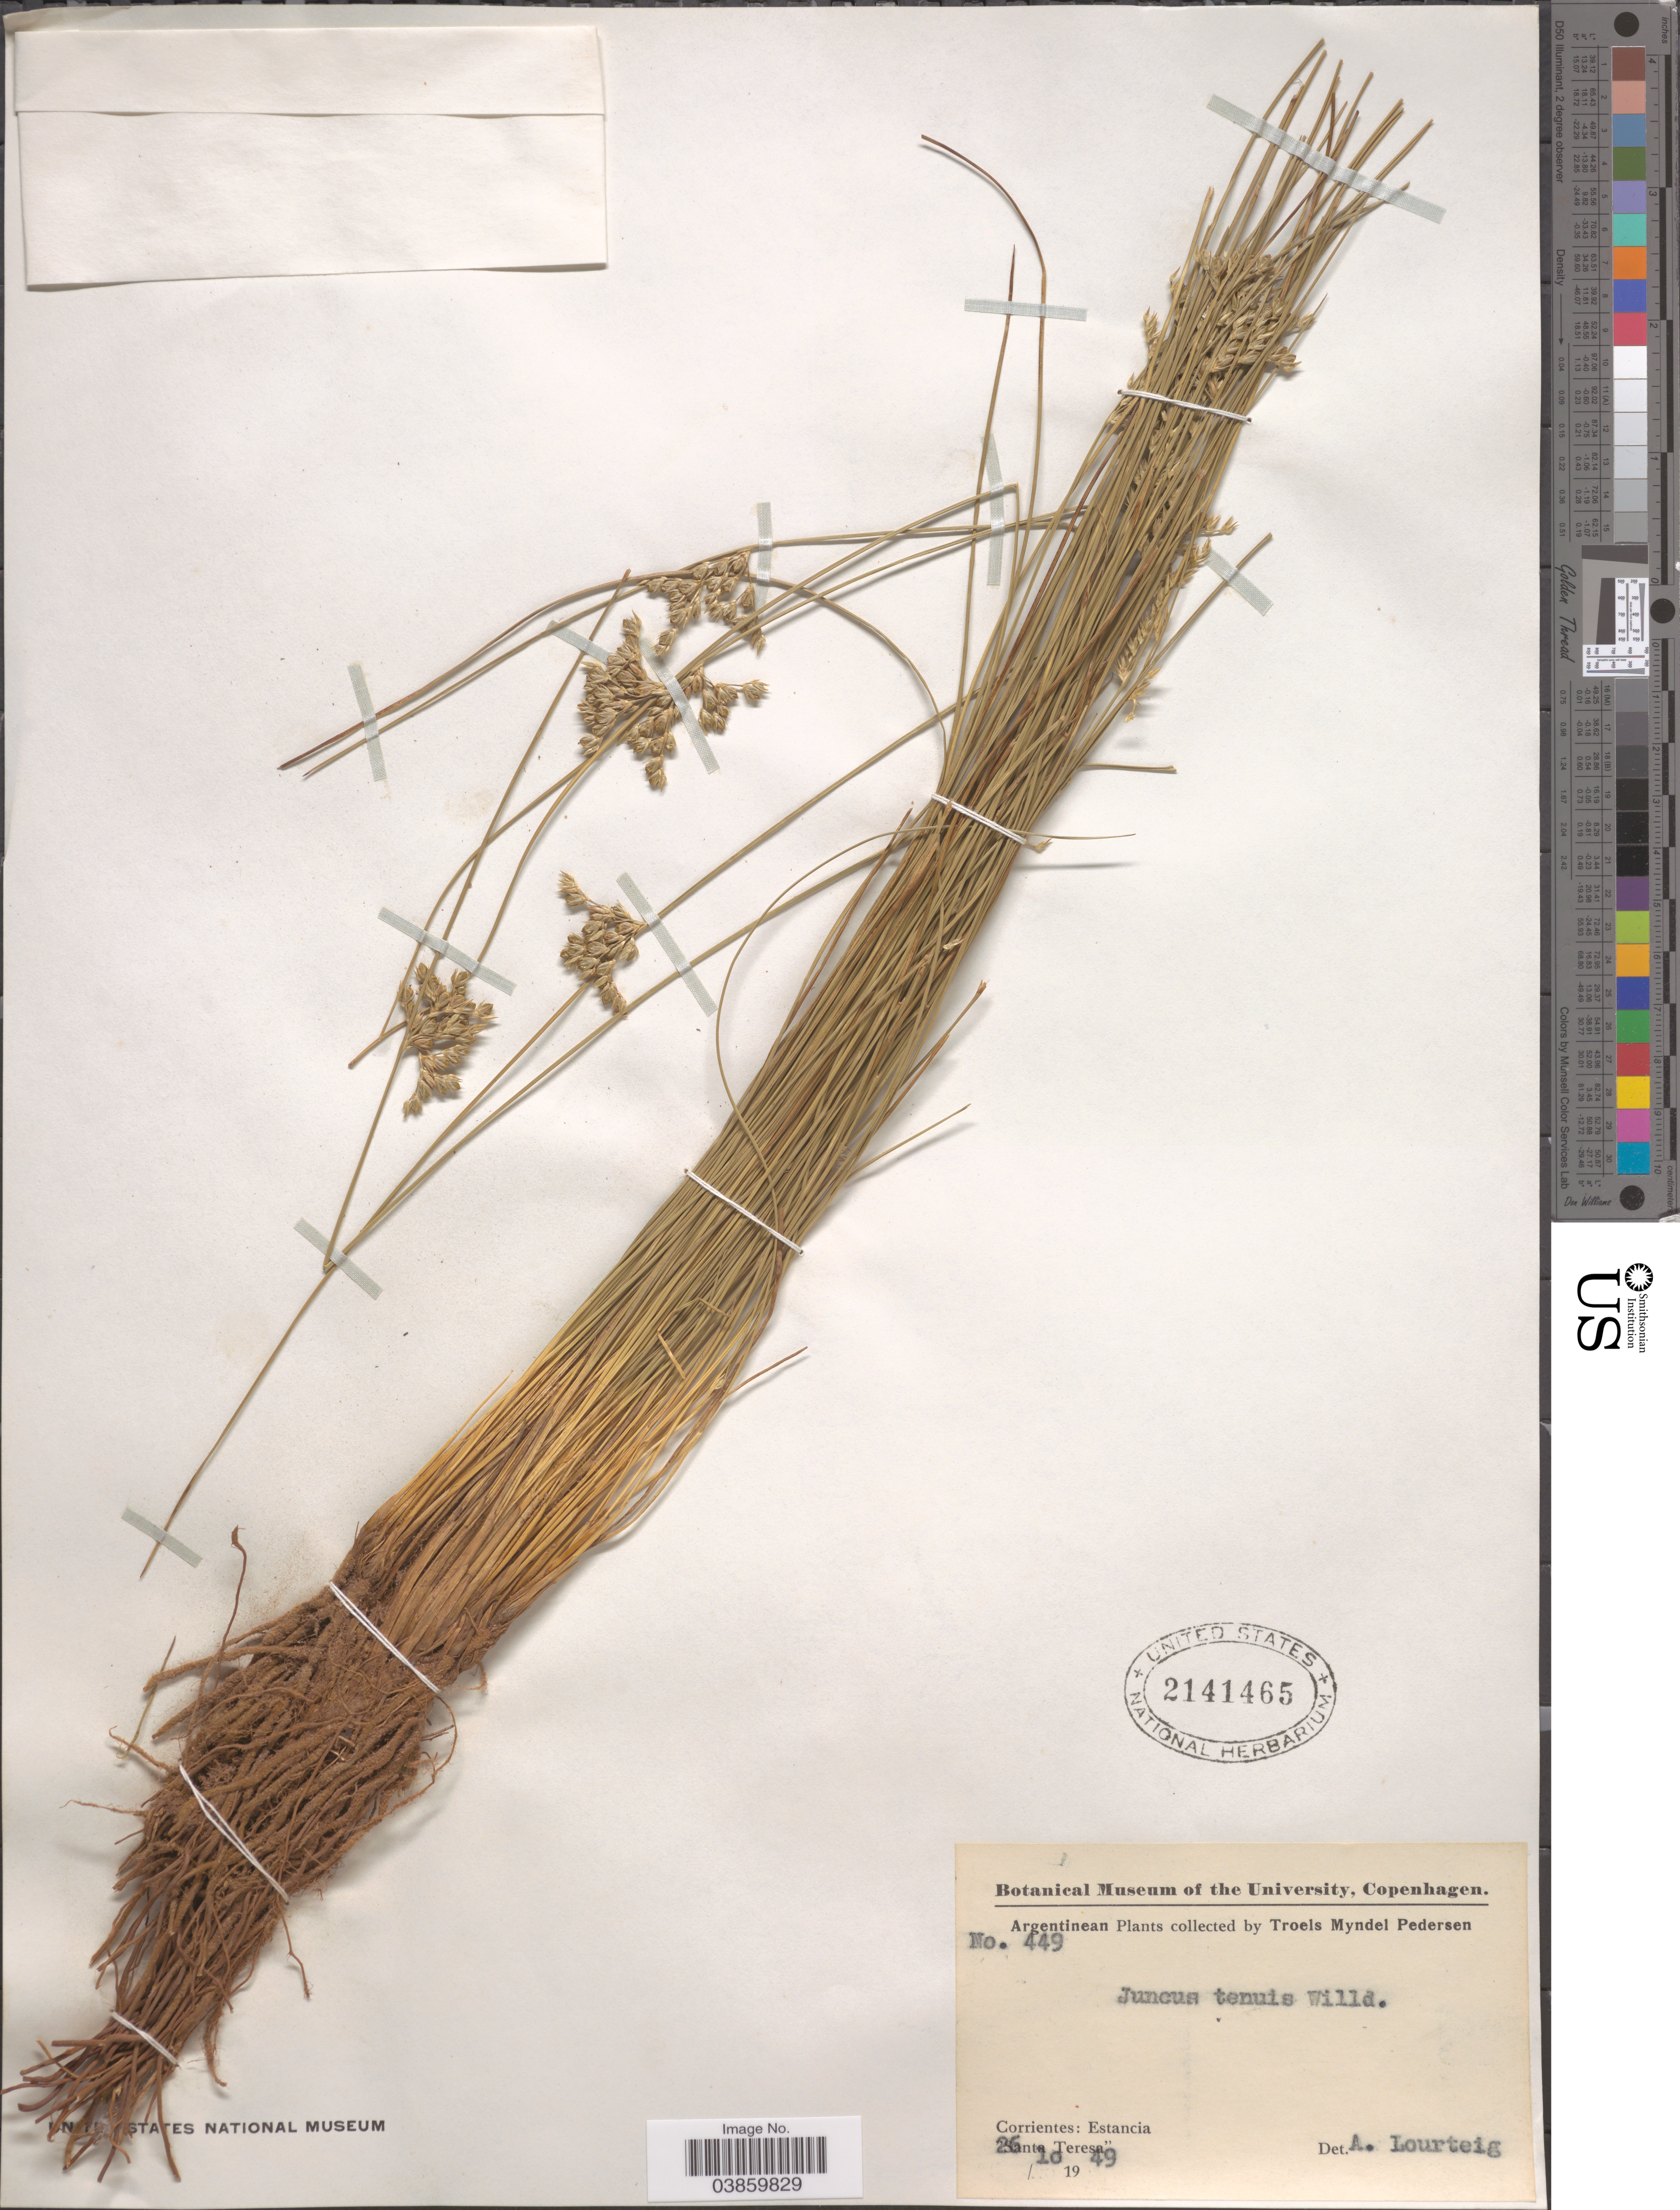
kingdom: Plantae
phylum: Tracheophyta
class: Liliopsida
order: Poales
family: Juncaceae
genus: Juncus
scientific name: Juncus tenuis var. tenuis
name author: Willd.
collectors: T. Pederson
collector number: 449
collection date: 1949-10-26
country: Argentina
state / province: Corrientes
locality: Estancia, 'Santa Teresa'.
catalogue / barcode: US 2141465